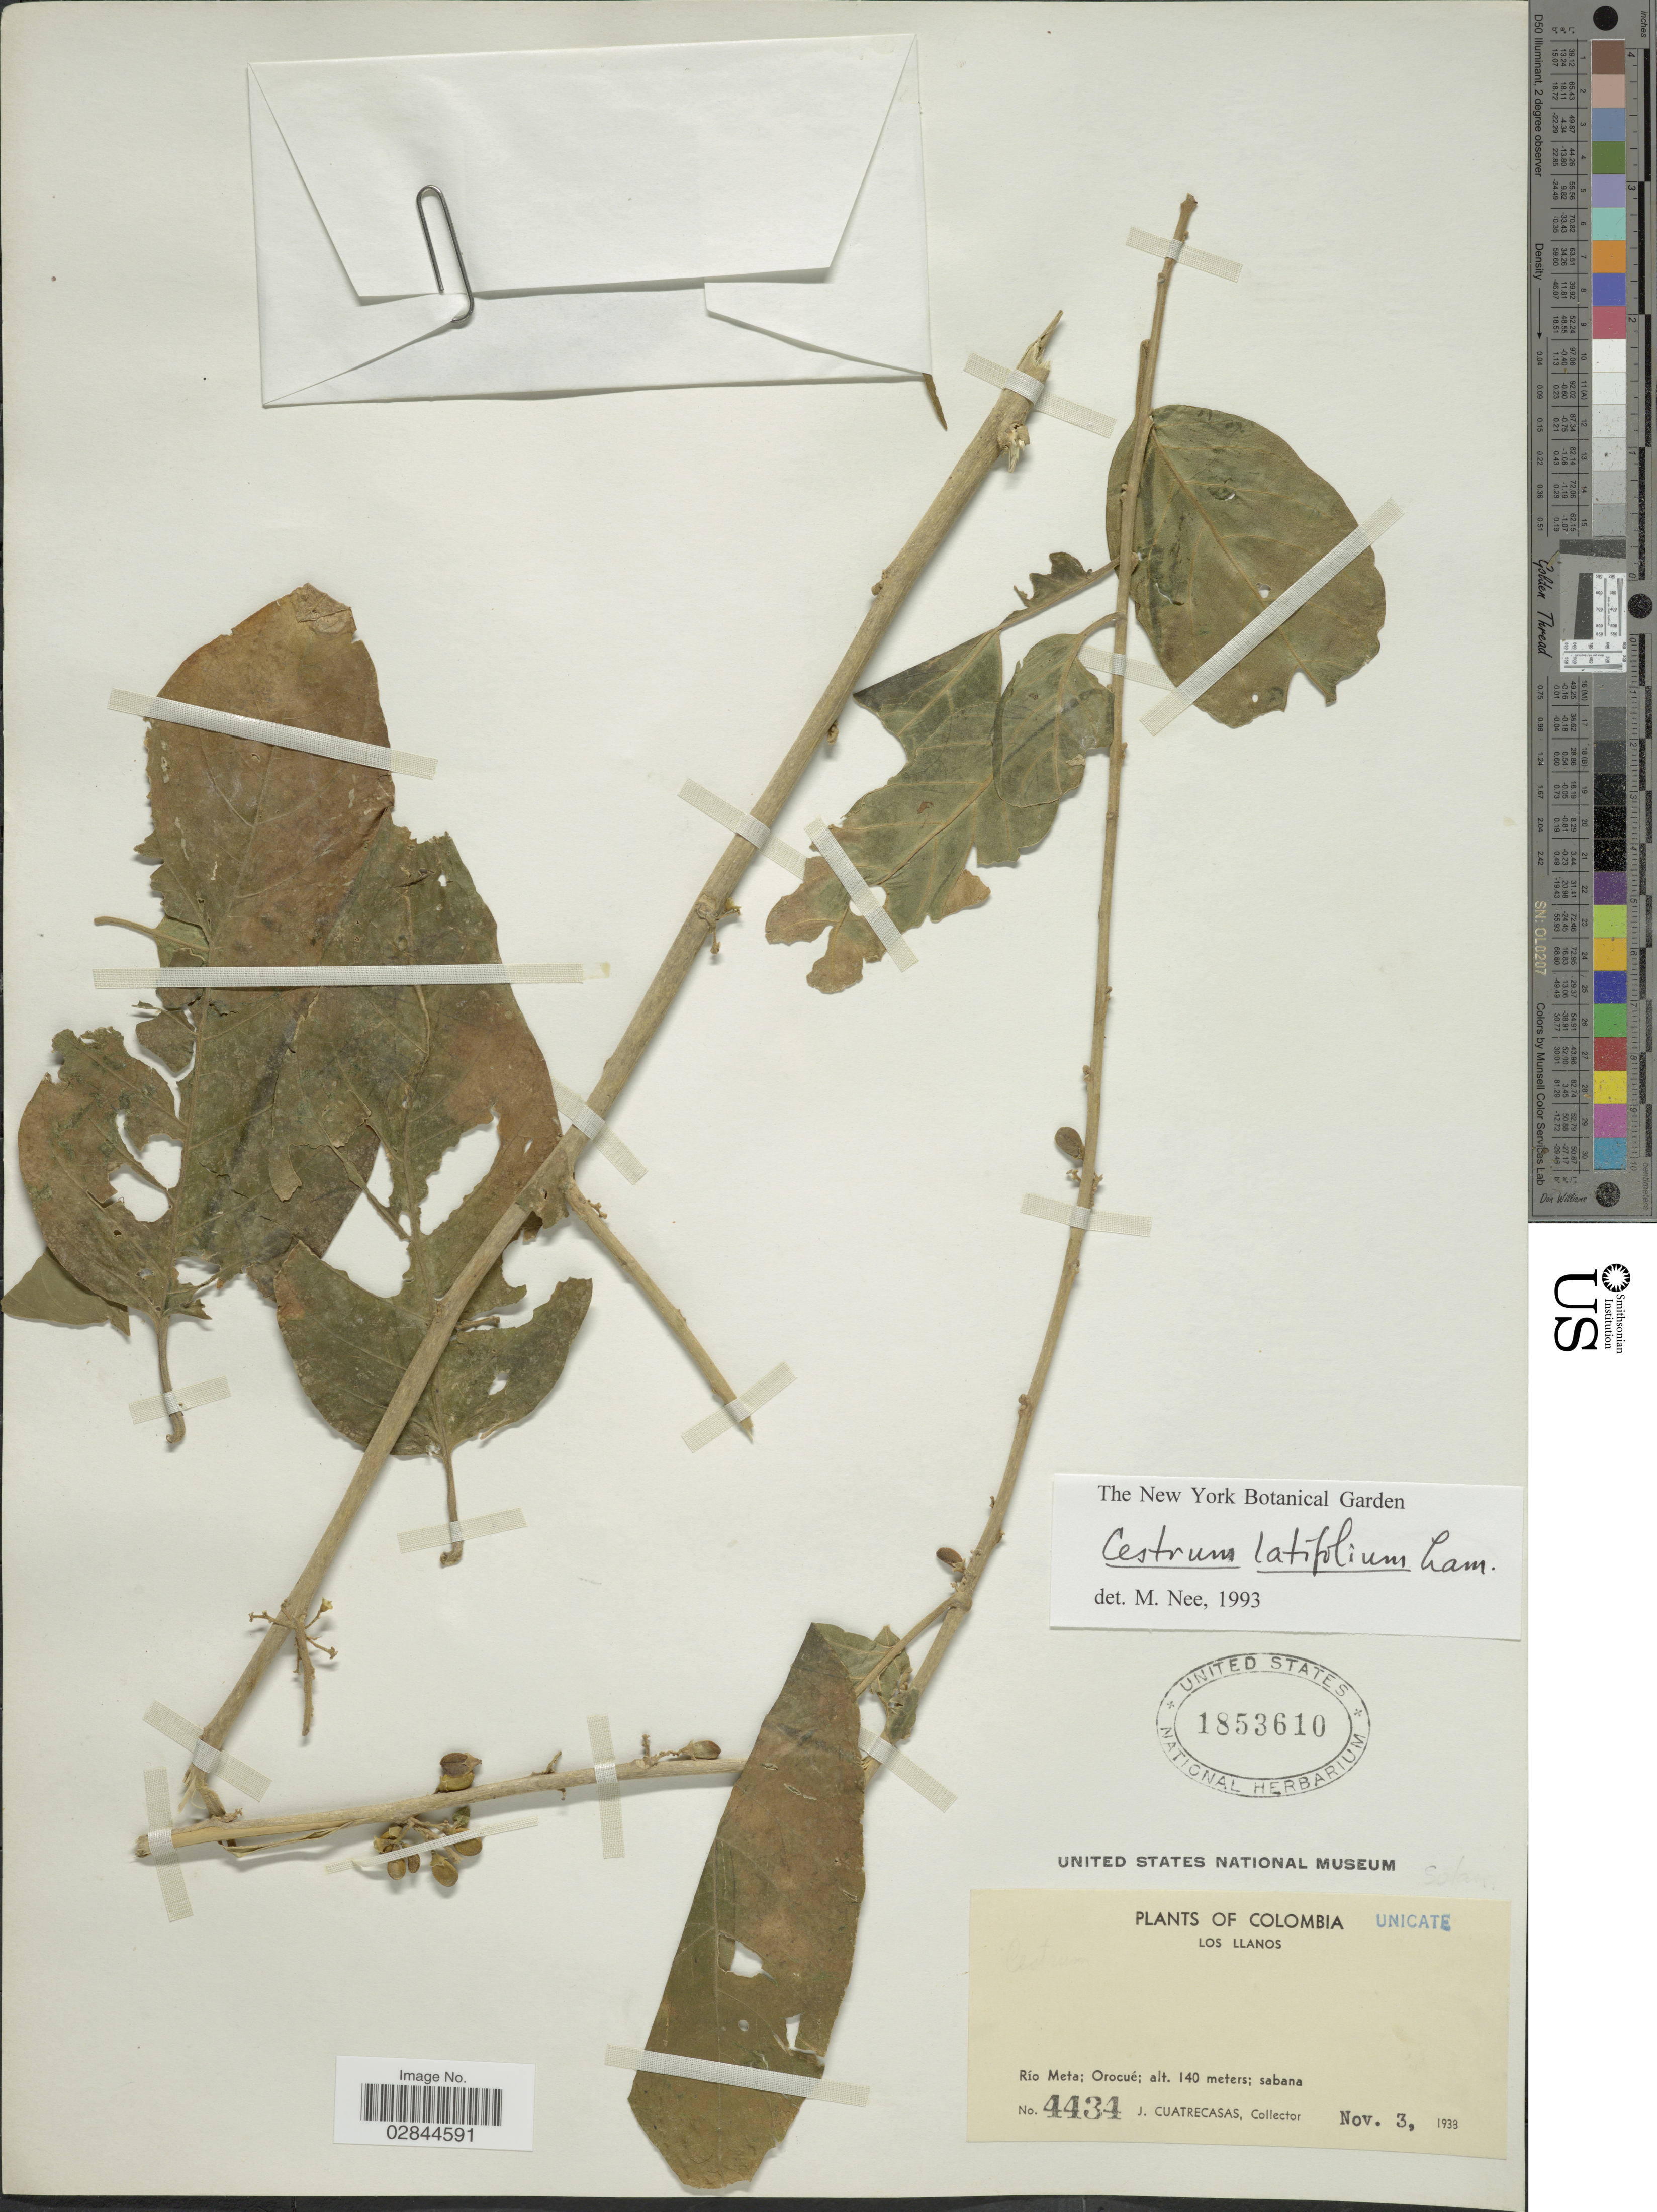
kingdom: Plantae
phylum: Tracheophyta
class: Magnoliopsida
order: Solanales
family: Solanaceae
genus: Cestrum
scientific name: Cestrum latifolium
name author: Lam.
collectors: J. Cuatrecasas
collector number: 4434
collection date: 1938-11-03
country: Colombia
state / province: Meta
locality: Los Llanos. Río Meta: Orocué.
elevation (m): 140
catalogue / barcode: US 1853610